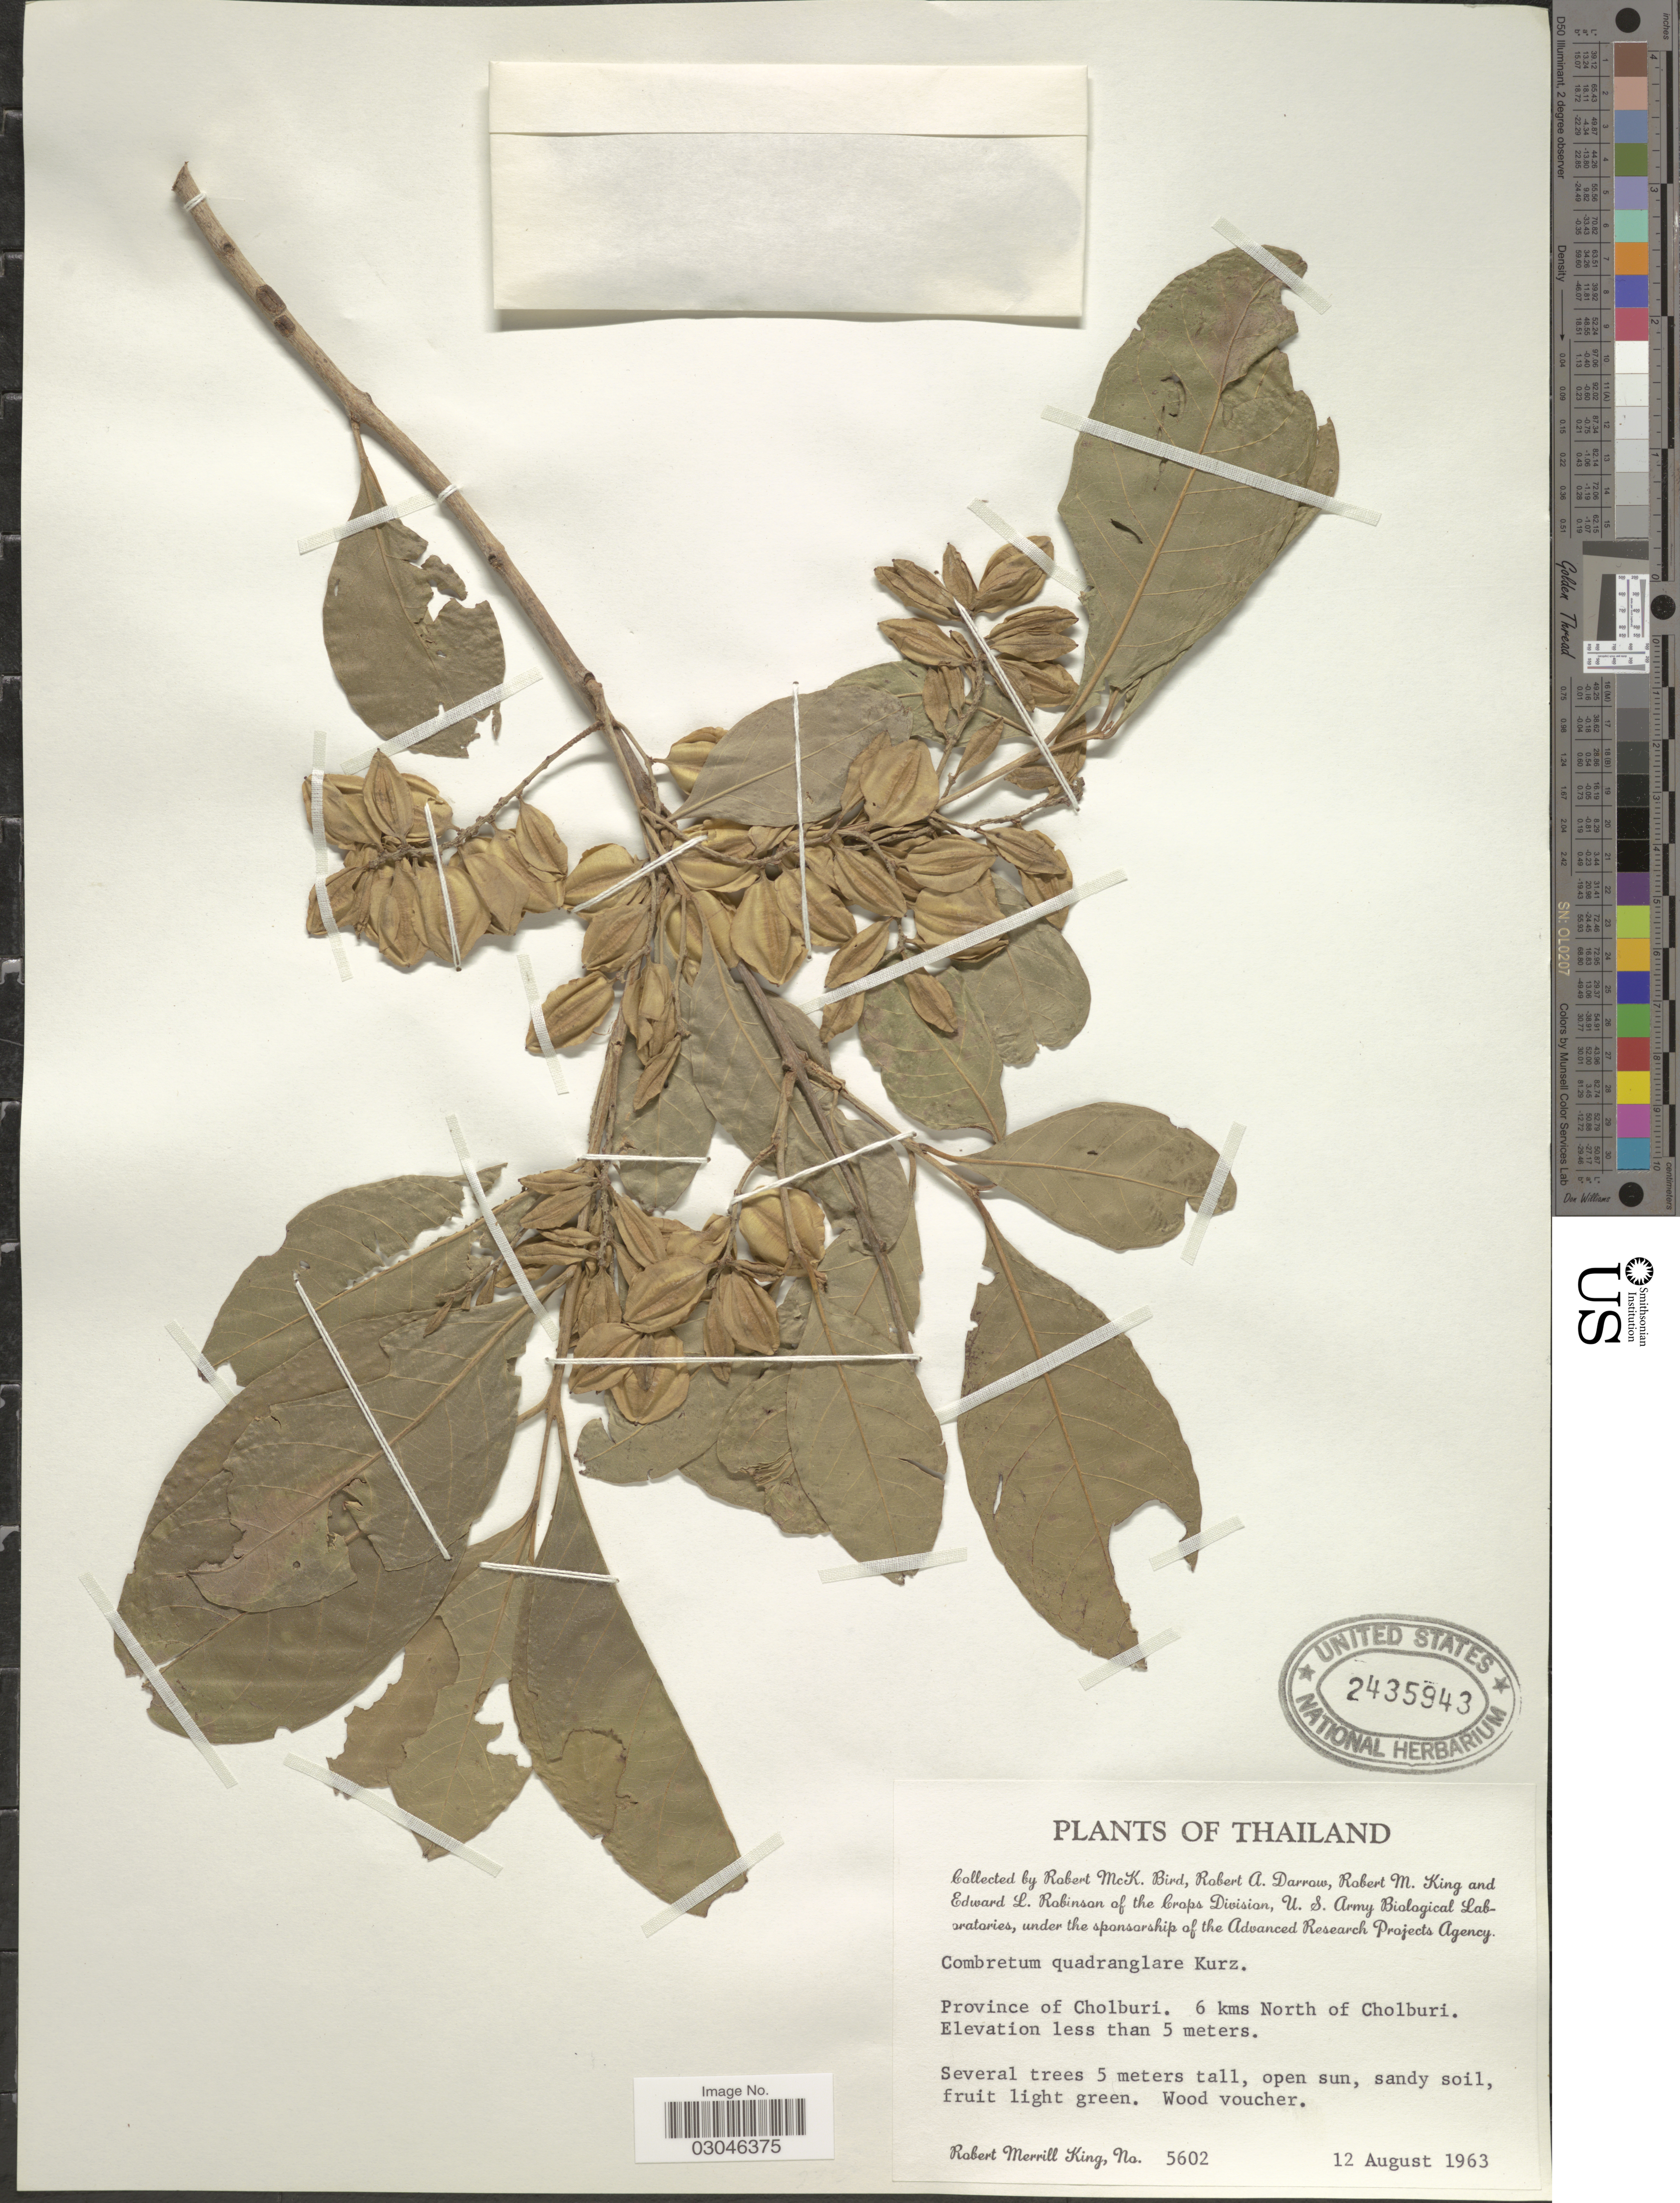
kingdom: Plantae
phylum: Tracheophyta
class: Magnoliopsida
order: Myrtales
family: Combretaceae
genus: Combretum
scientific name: Combretum quadrangulare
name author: Kurz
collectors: R. M. Bird, R. A. Darrow, R. M. King & E. L. Robinson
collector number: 5602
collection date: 1963-08-12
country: Thailand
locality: Province of Cholburi. 6 kms North of Cholburi.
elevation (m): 5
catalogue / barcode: US 2435943